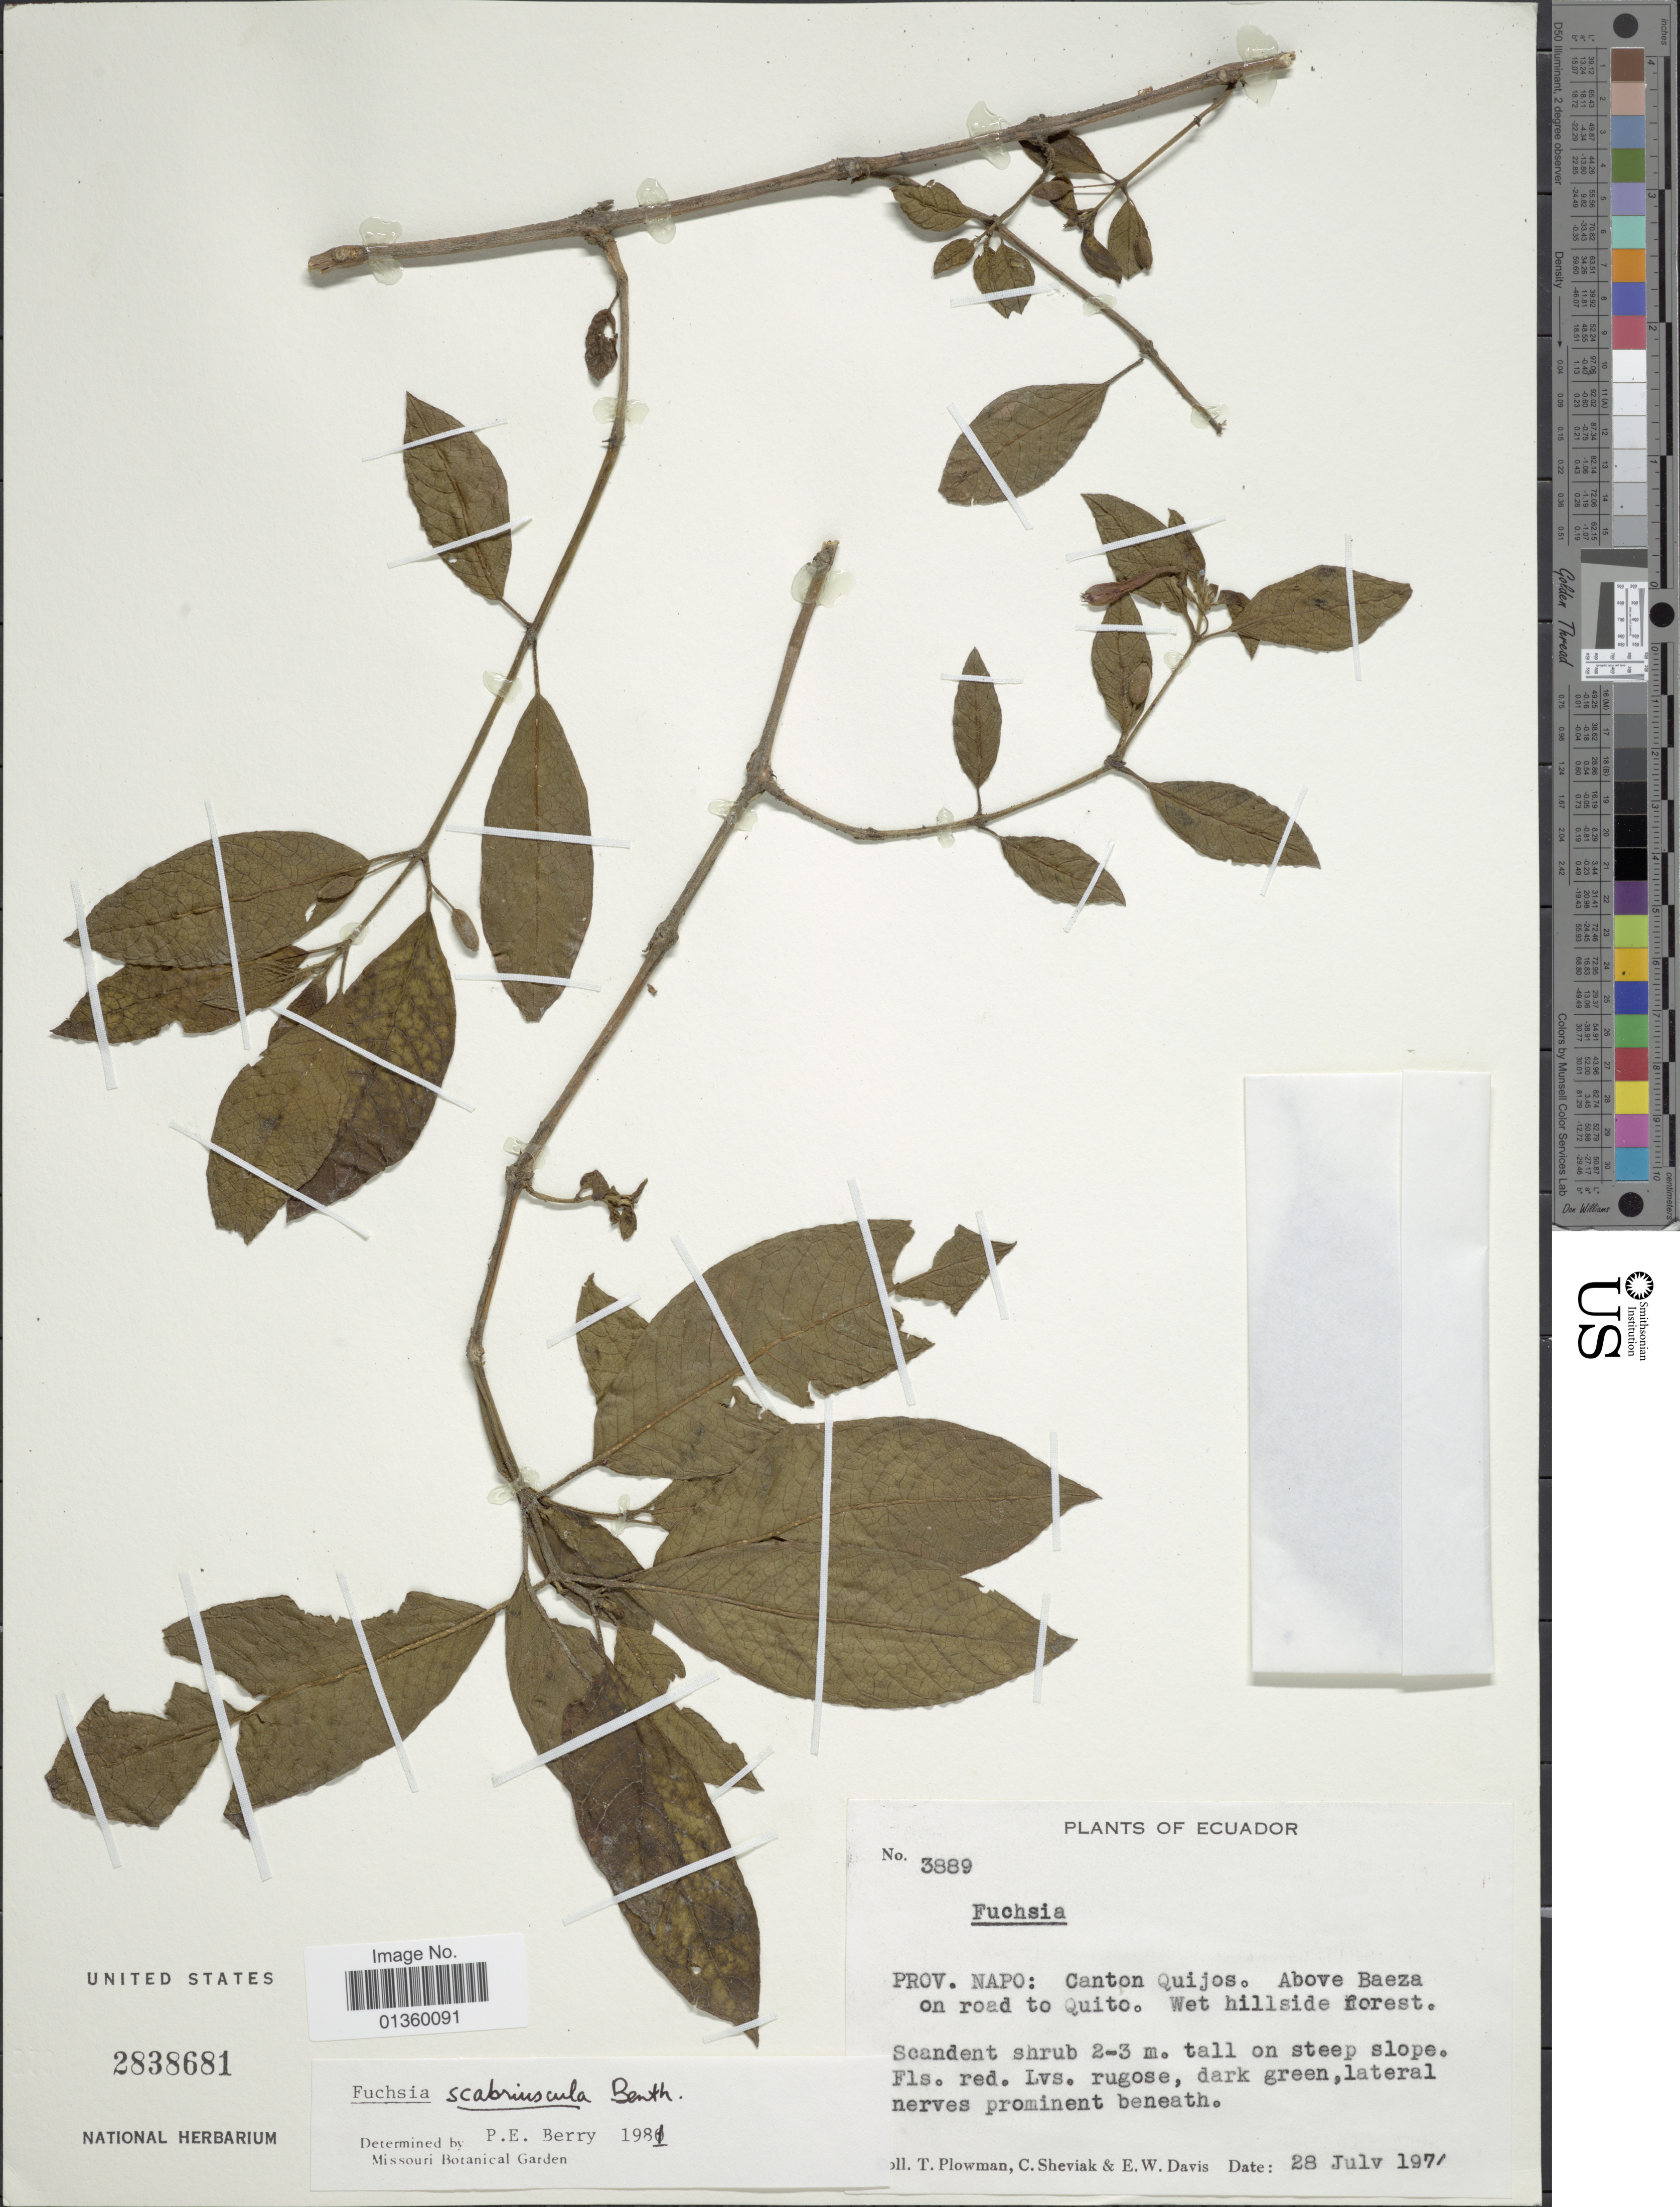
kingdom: Plantae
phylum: Tracheophyta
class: Magnoliopsida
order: Myrtales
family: Onagraceae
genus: Fuchsia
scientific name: Fuchsia scabriuscula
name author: Benth.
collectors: T. Plowman, C. J. Sheviak & E. W. Davis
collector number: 3889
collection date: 1974-07-28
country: Ecuador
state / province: Napo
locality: Canton Quijos. Above Baeza on road to Quito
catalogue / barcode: US 2838681